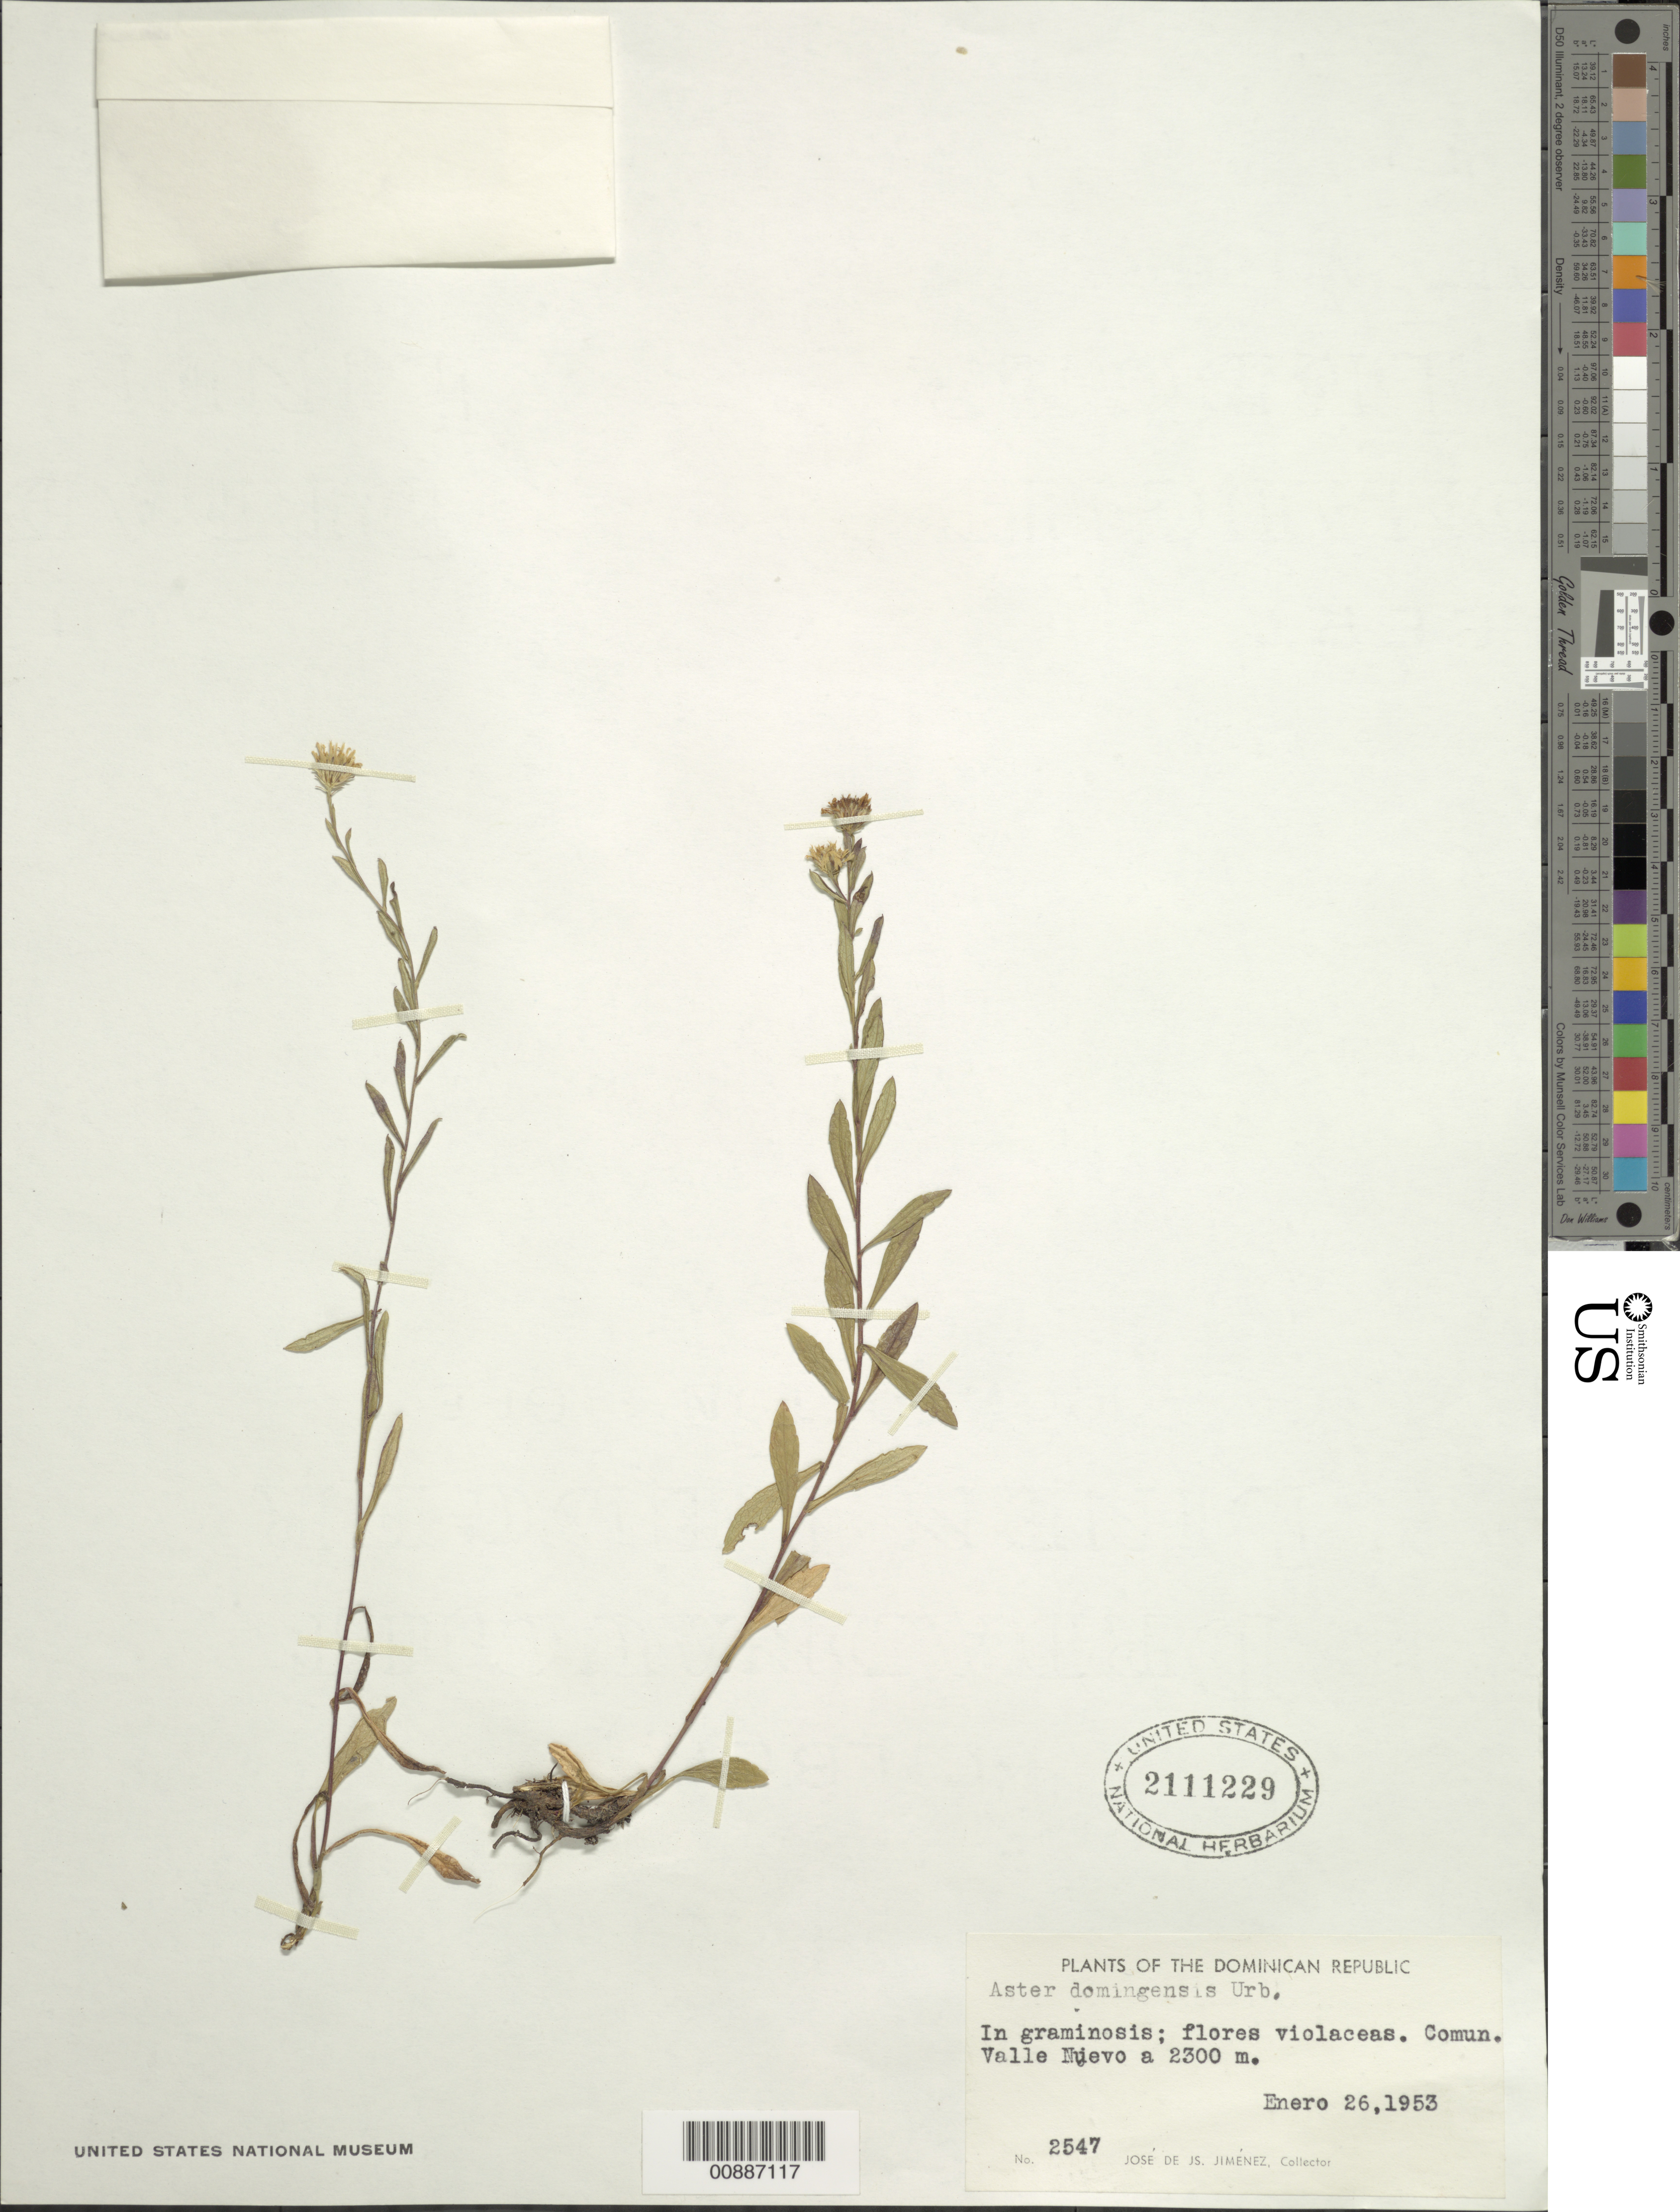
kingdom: Plantae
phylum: Tracheophyta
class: Magnoliopsida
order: Asterales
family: Asteraceae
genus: Symphyotrichum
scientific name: Symphyotrichum domingensis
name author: (Urb.) G.L. Nesom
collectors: J. J. Jiménez Almonte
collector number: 2547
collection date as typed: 26 Jan 1953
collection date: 1953-01-26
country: Dominican Republic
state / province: La Vega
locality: Valle Nuevo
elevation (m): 2300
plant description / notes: Young plant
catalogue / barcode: US 2111229